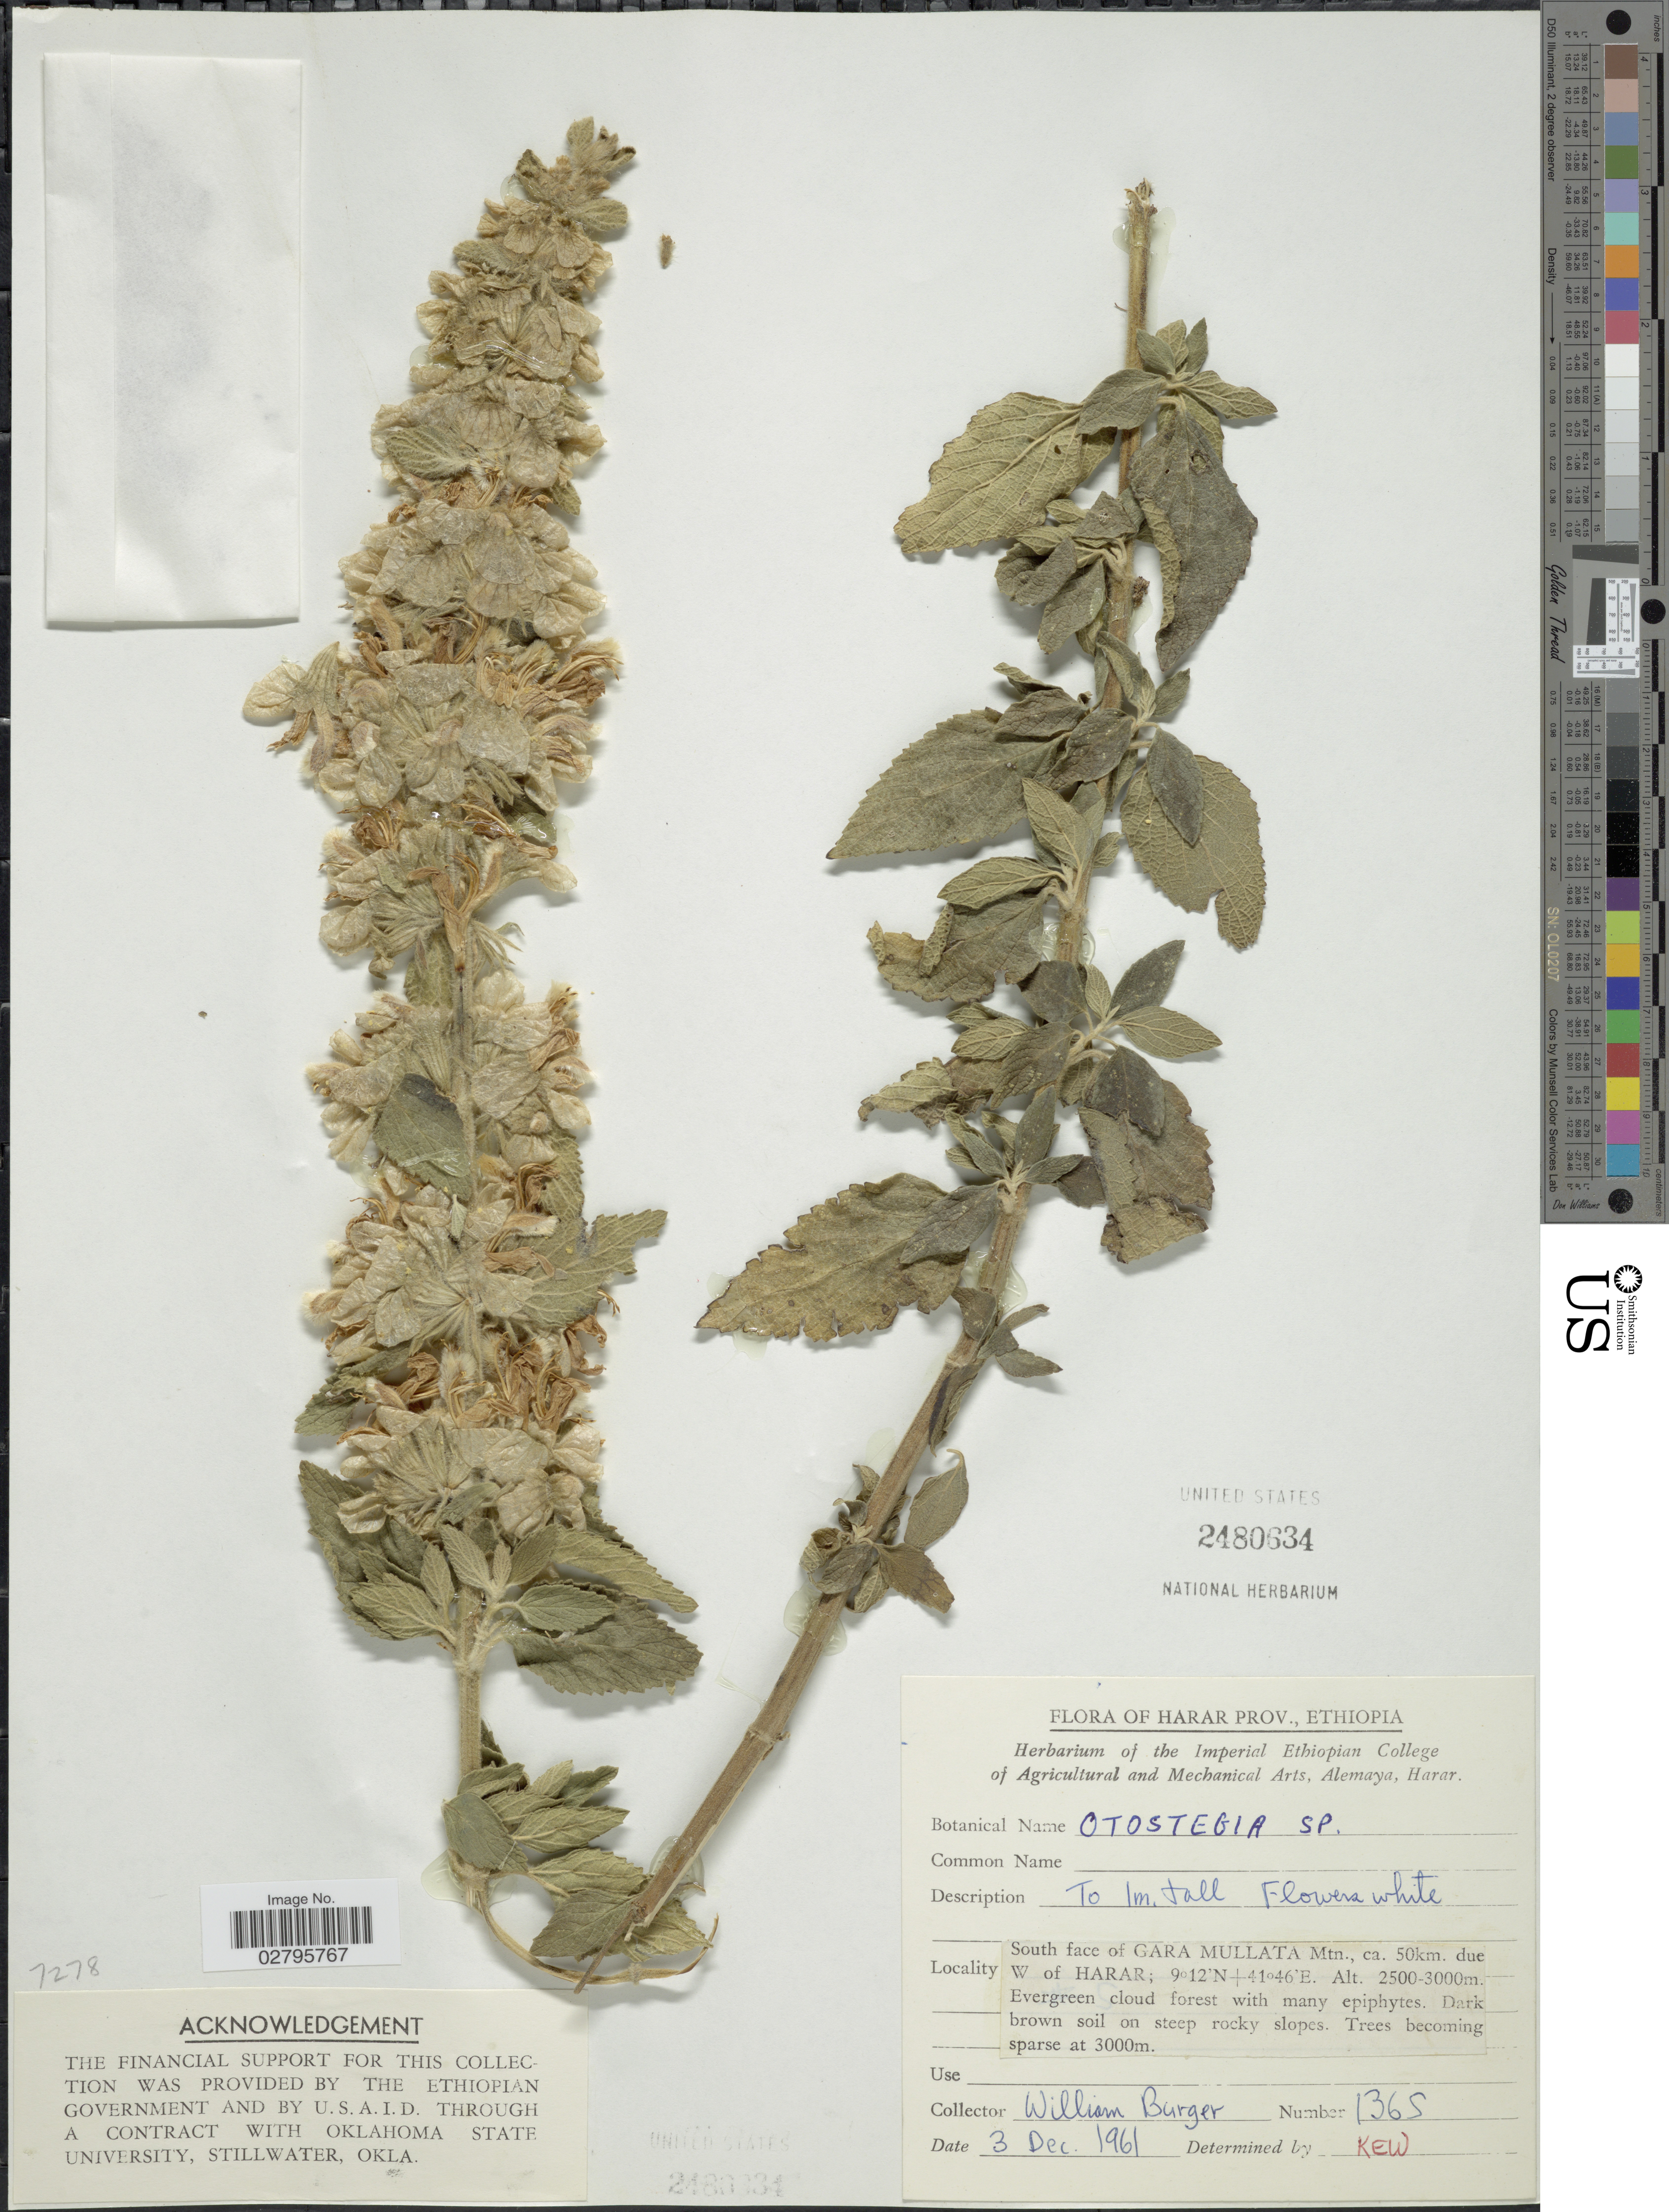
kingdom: Plantae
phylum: Tracheophyta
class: Magnoliopsida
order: Lamiales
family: Lamiaceae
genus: Otostegia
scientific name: Otostegia sp.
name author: Benth.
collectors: W. Burger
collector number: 1365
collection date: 1961-12-03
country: Ethiopia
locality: Harar Prov., South face of Gara Mullata Mtn., ca. 50km. due W of Harar.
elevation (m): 2500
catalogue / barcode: US 2480634